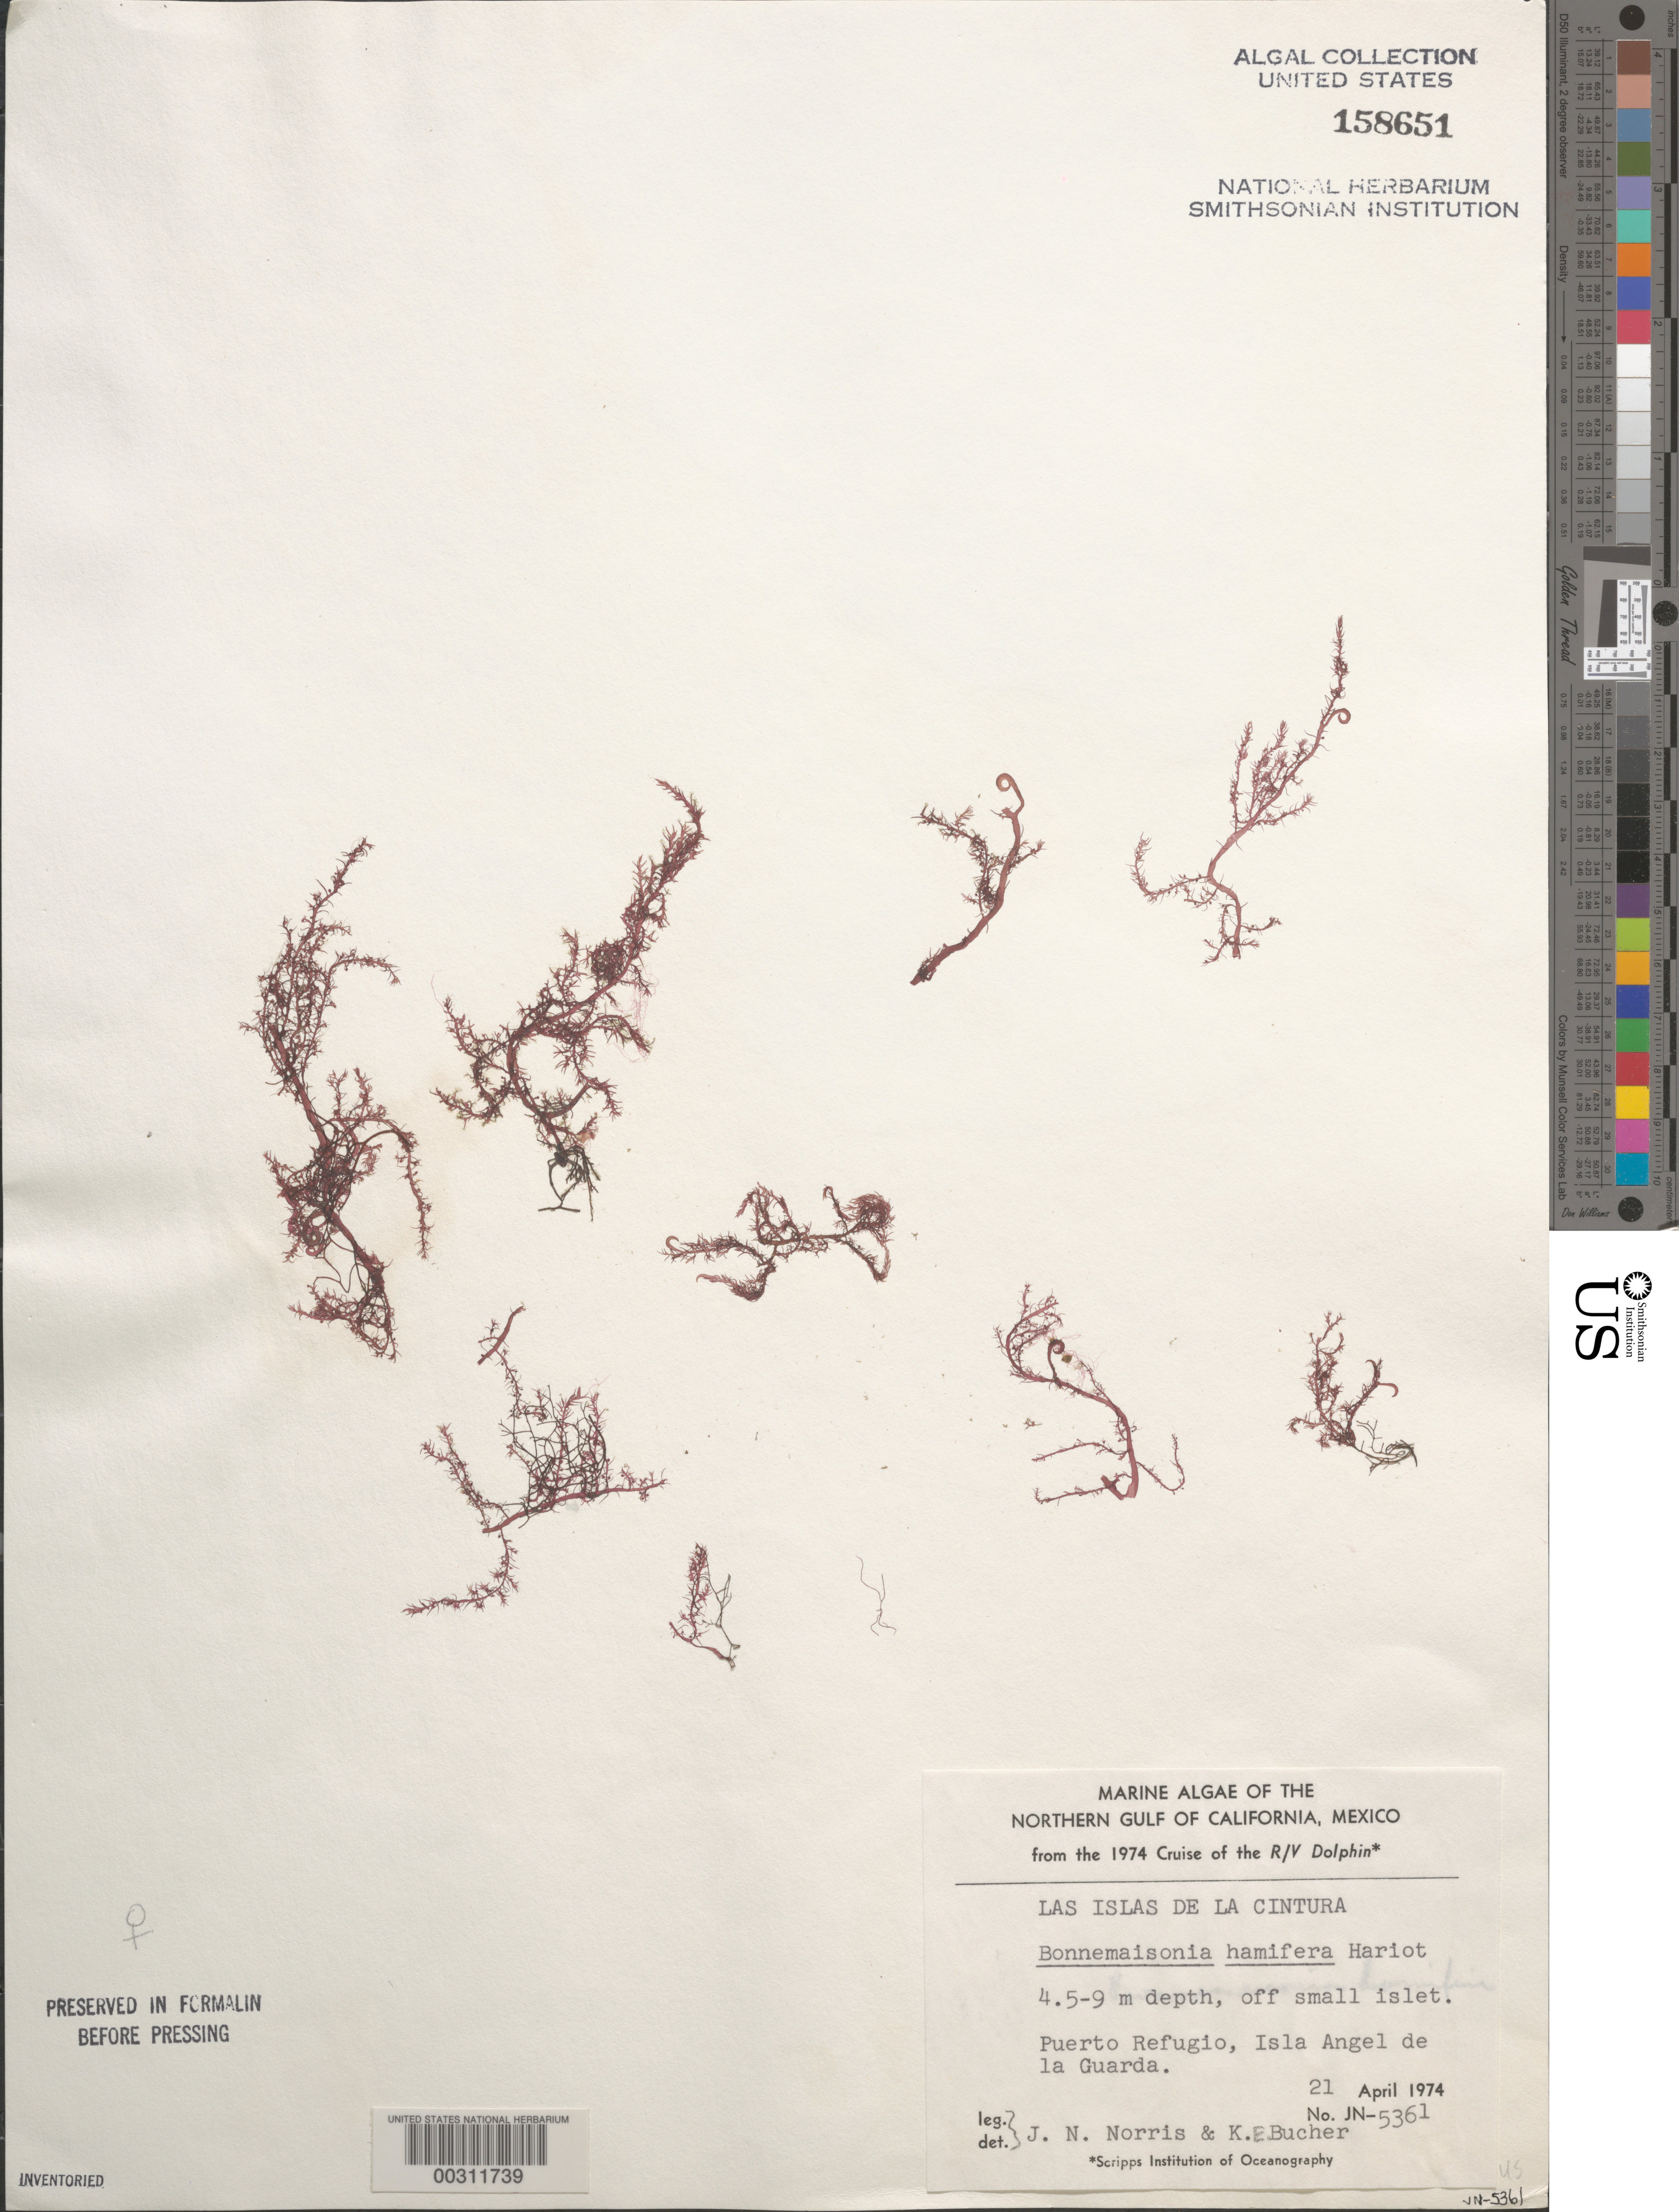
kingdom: Plantae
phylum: Rhodophyta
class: Florideophyceae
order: Bonnemaisoniales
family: Bonnemaisoniaceae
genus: Bonnemaisonia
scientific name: Bonnemaisonia hamifera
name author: P. Hariot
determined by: Norris, J. N.; Bucher, K. E.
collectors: J. N. Norris & K. E. Bucher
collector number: JN-5361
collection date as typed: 21 Apr 1974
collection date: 1974-04-21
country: Mexico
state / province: Baja California Norte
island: Isla Angel de la Guarda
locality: Puerto Refugio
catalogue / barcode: US 158651